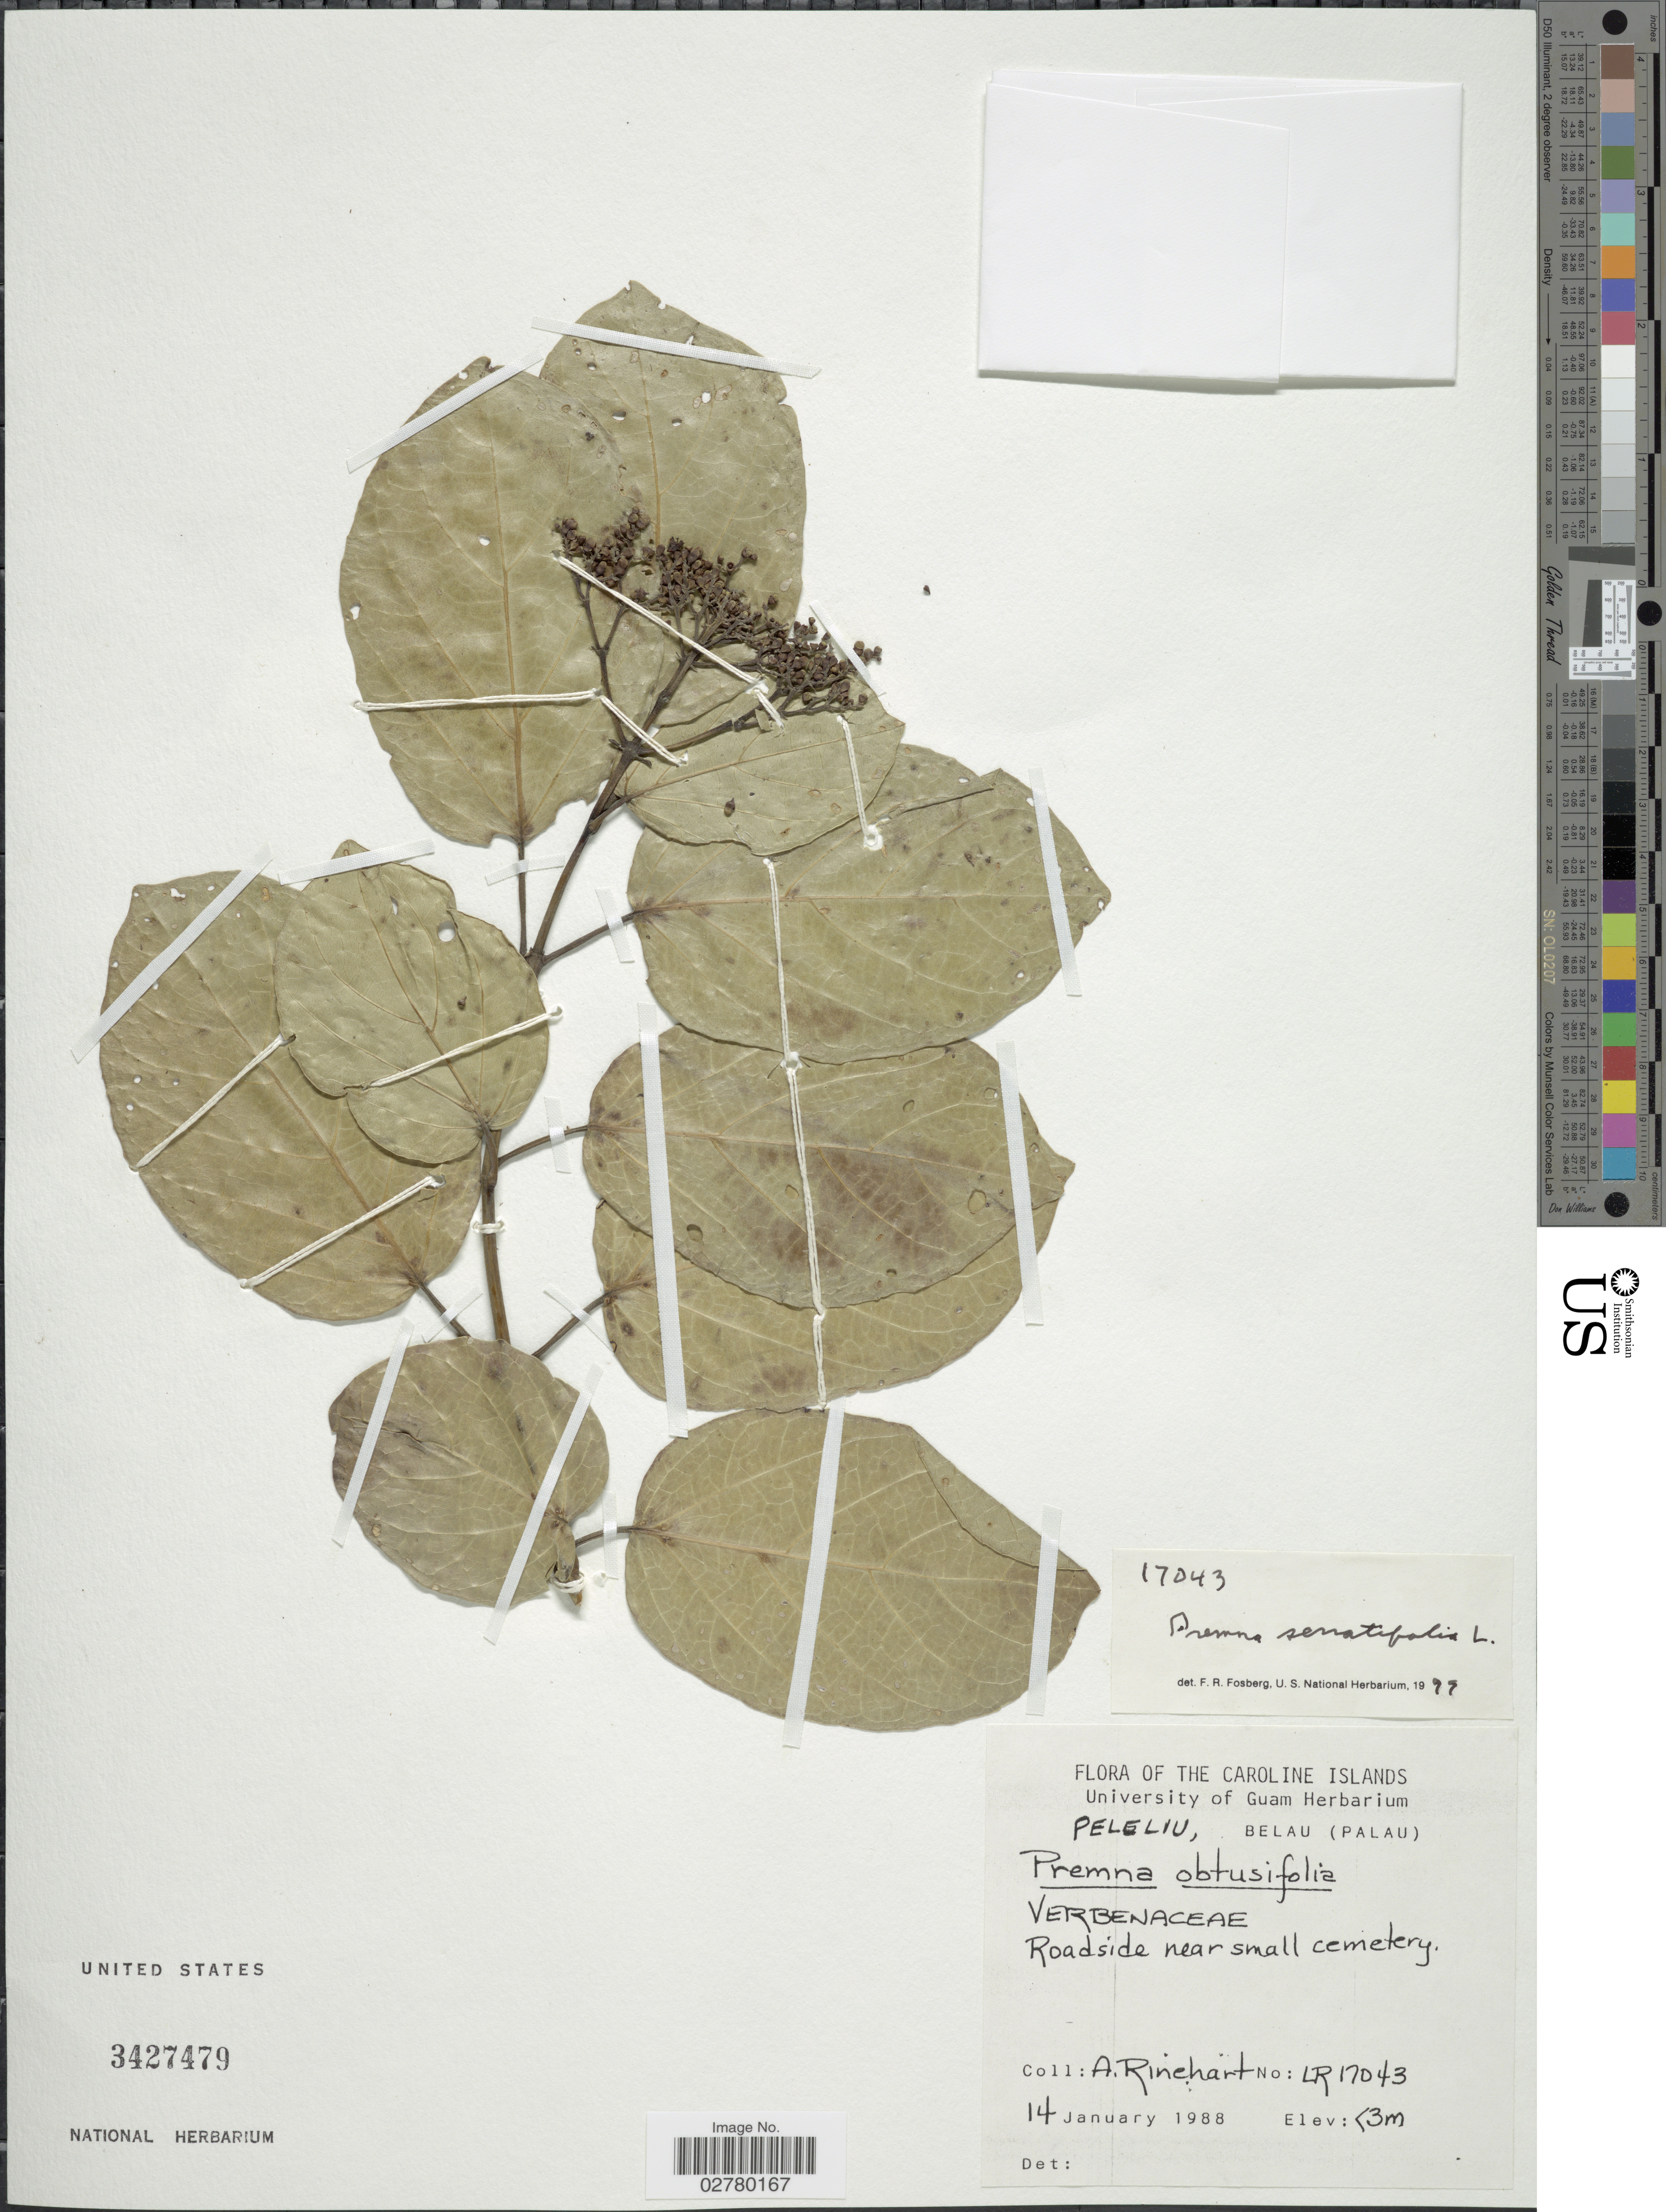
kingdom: Plantae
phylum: Tracheophyta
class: Magnoliopsida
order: Lamiales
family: Lamiaceae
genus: Premna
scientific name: Premna serratifolia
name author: L.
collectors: A. Rinehart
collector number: LR17043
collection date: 1988-01-14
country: Palau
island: Beliliou [Peleliu]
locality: Peleliu, Belau (Palau). Roadside near small cemetery.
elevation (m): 3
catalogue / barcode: US 3427479